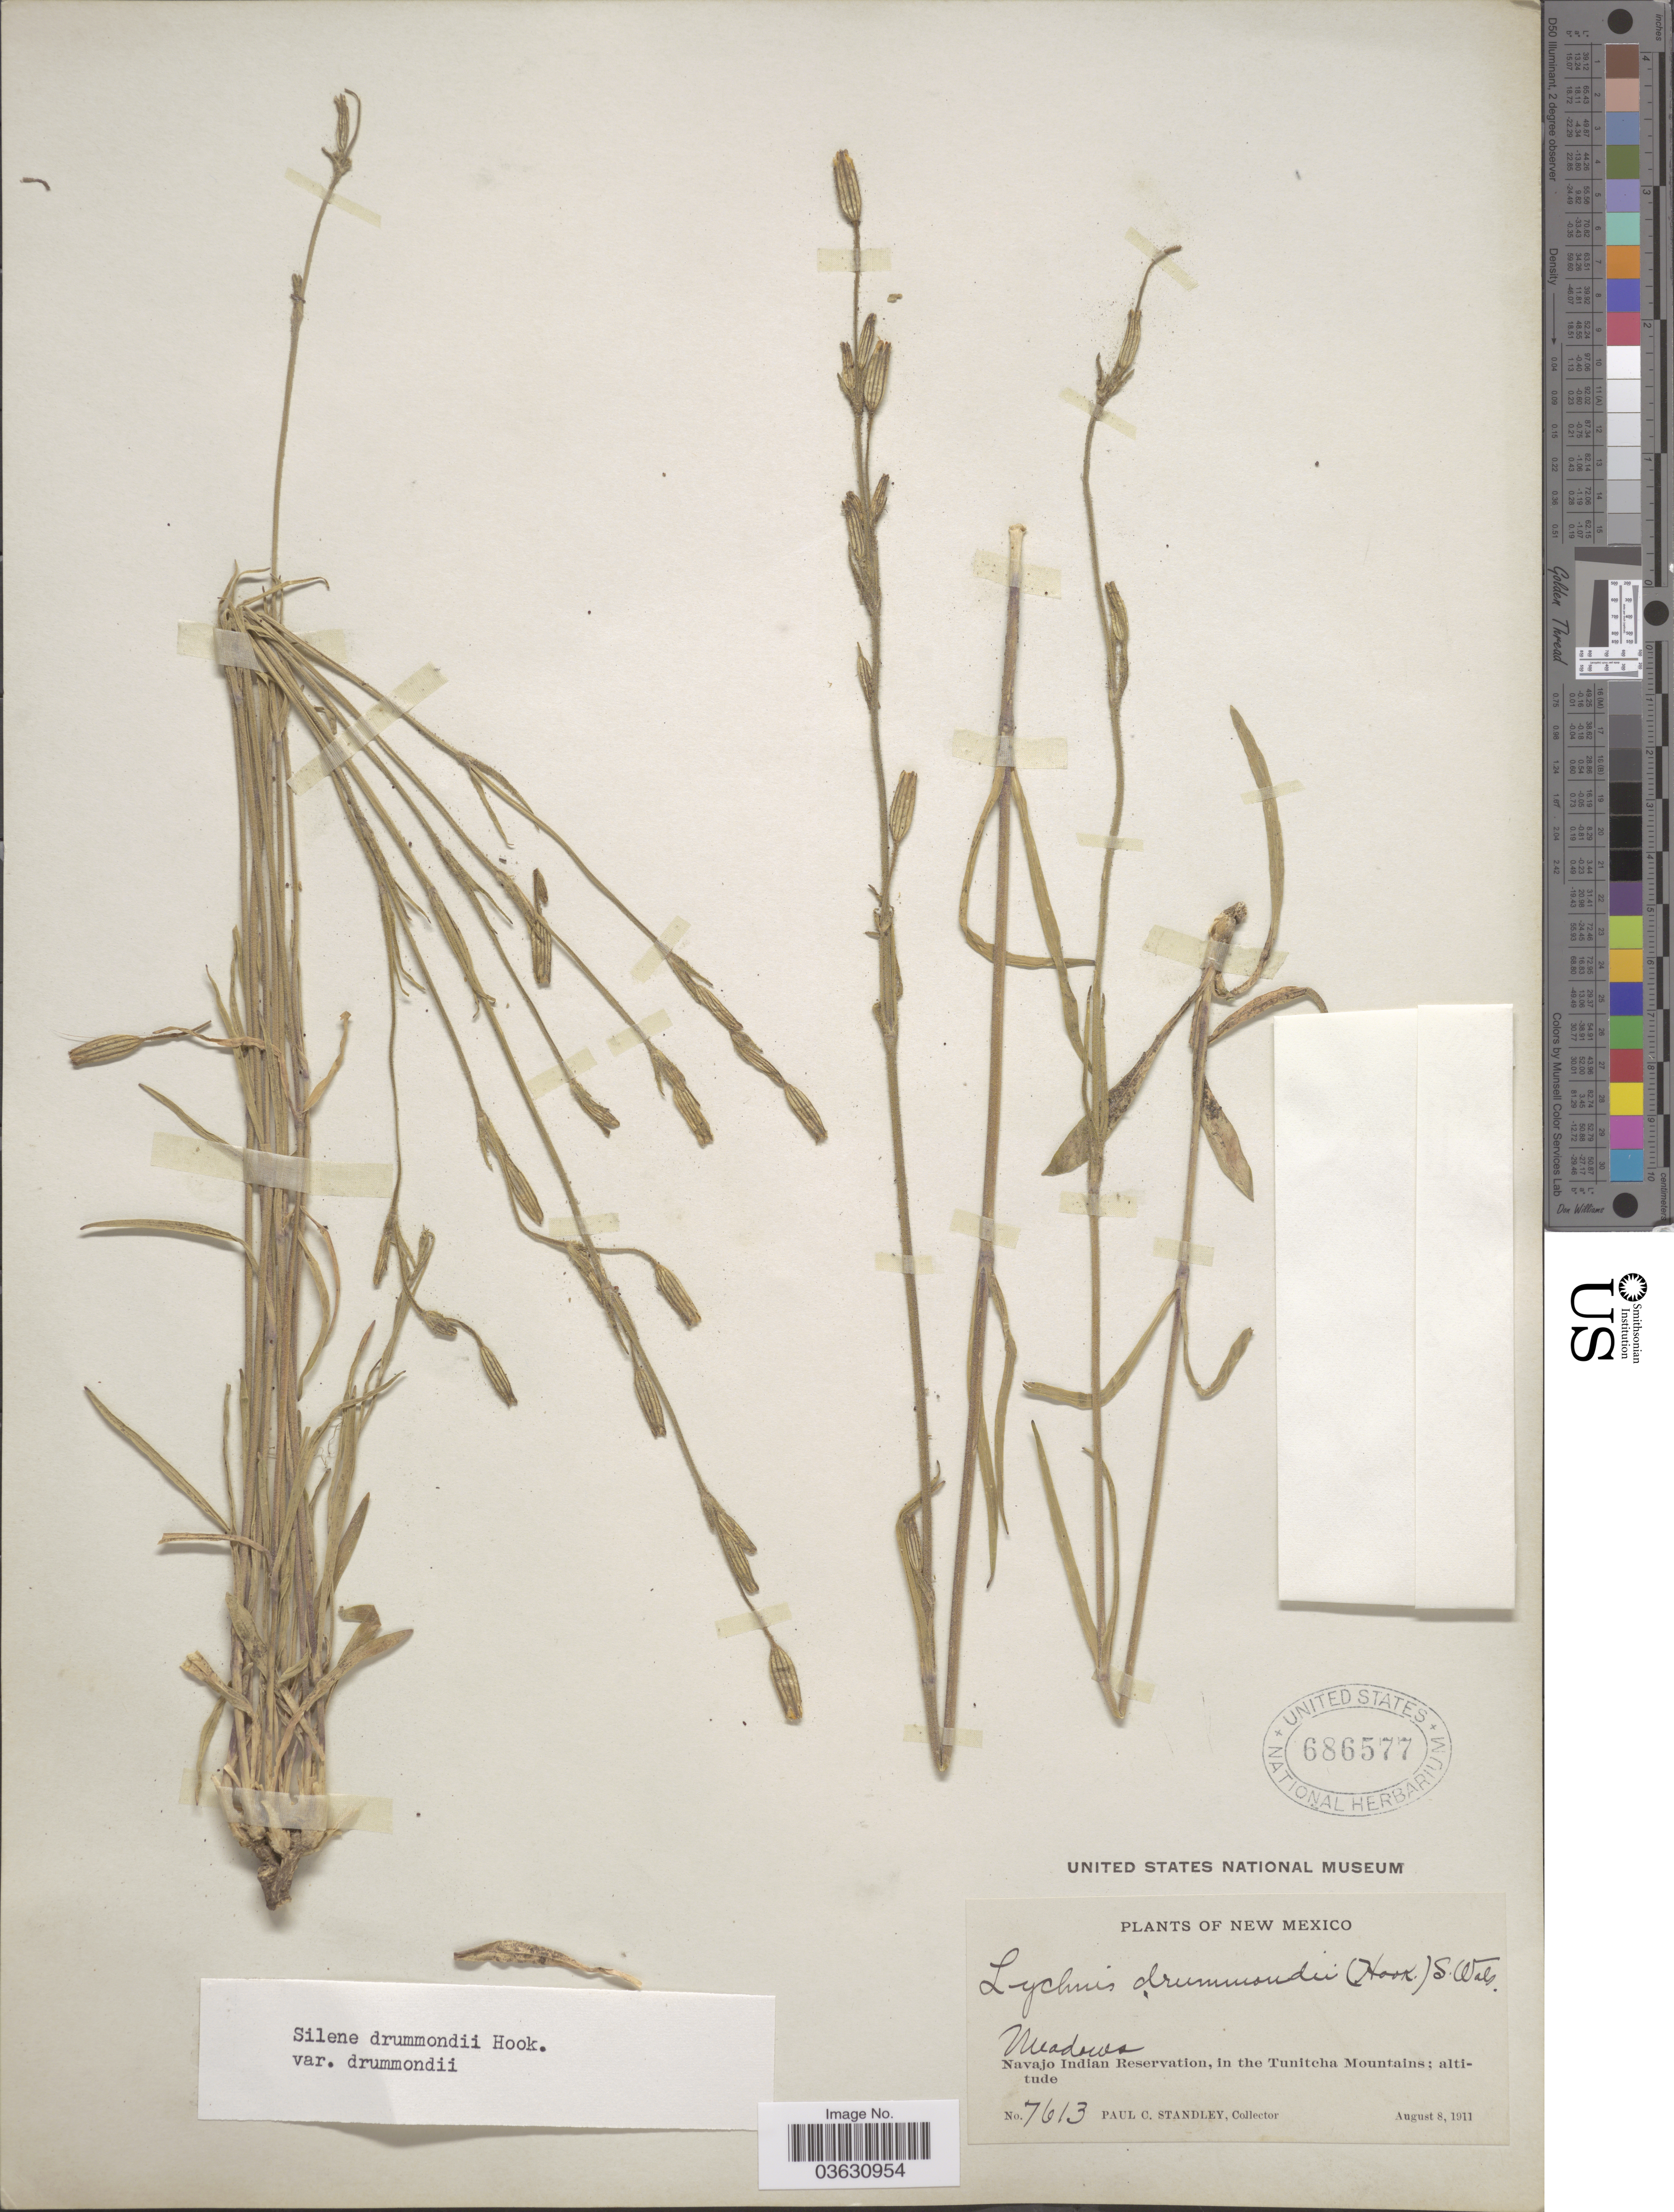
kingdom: Plantae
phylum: Tracheophyta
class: Magnoliopsida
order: Caryophyllales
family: Caryophyllaceae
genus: Silene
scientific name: Silene drummondii var. drummondii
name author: Hook.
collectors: P. C. Standley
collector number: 7613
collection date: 1911-08-08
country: United States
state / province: New Mexico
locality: Meadows. Navajo Indian Reservation, in the Tunitcha Mountains.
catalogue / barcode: US 686577